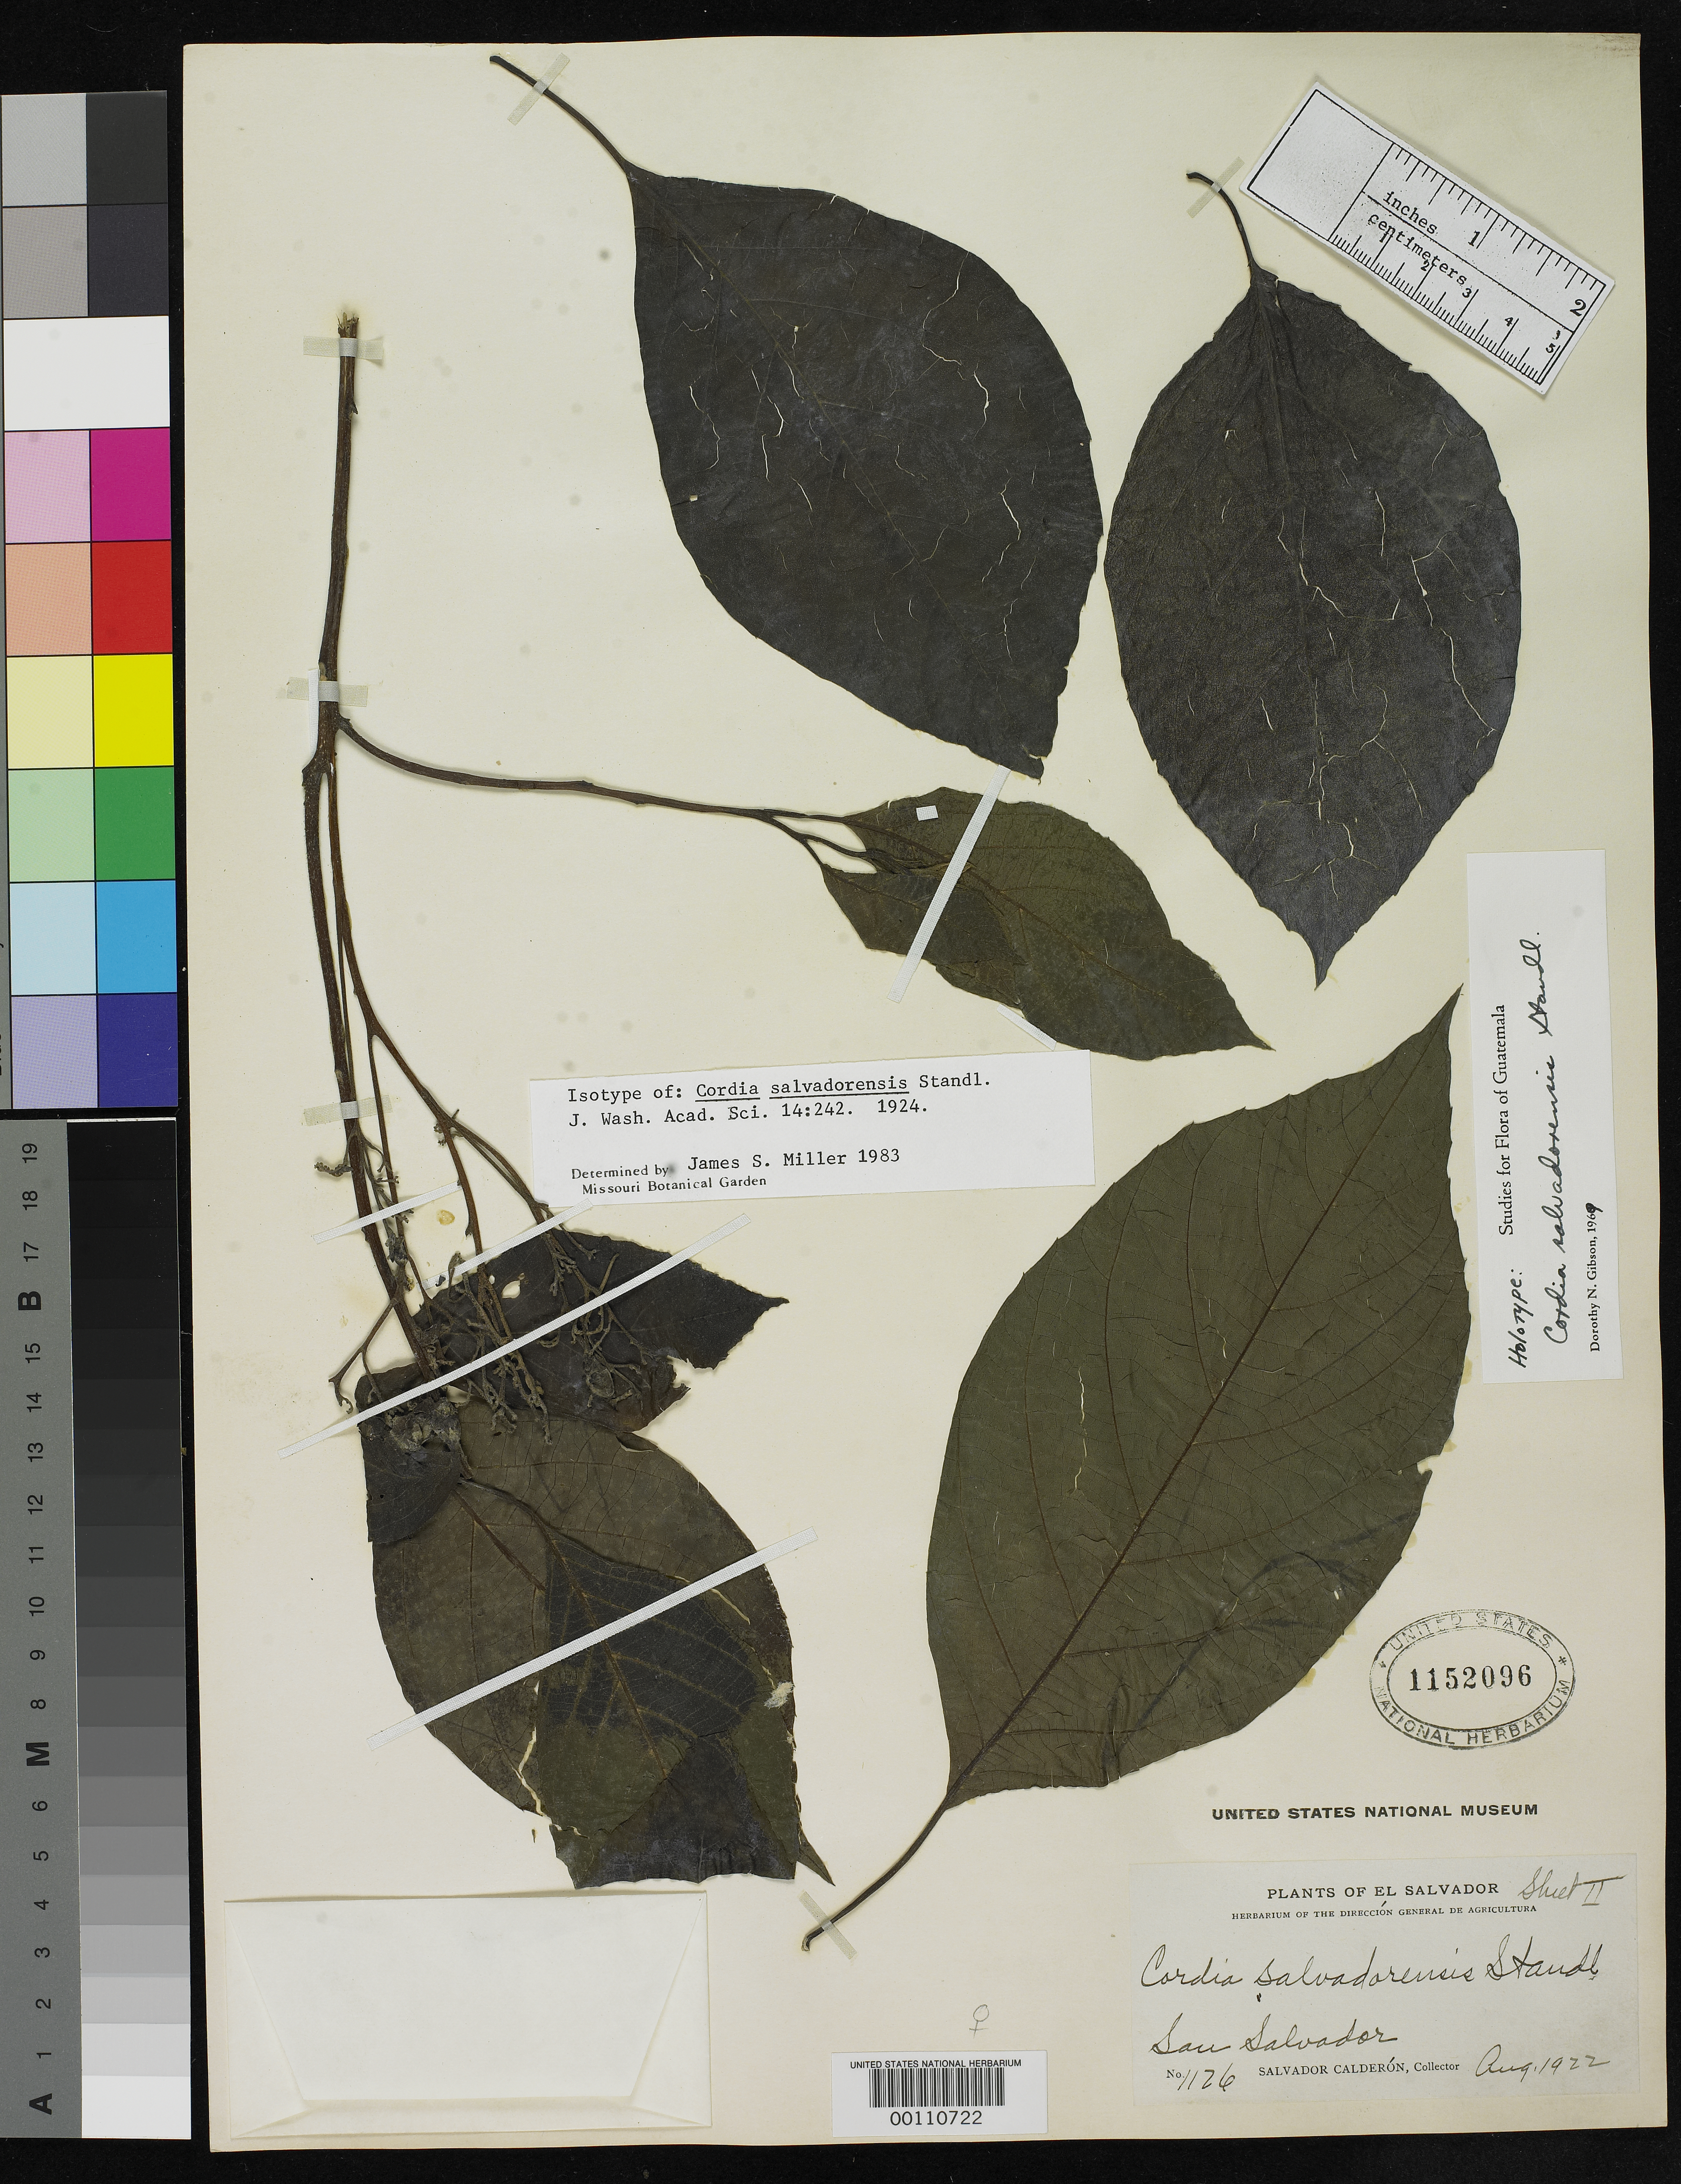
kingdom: Plantae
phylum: Tracheophyta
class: Magnoliopsida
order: Boraginales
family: Cordiaceae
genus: Cordia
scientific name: Cordia salvadorensis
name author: Standl.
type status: Holotype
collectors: S. Calderón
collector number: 1126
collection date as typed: Aug 1922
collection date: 1922-08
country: El Salvador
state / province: San Salvador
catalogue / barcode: US 1152096